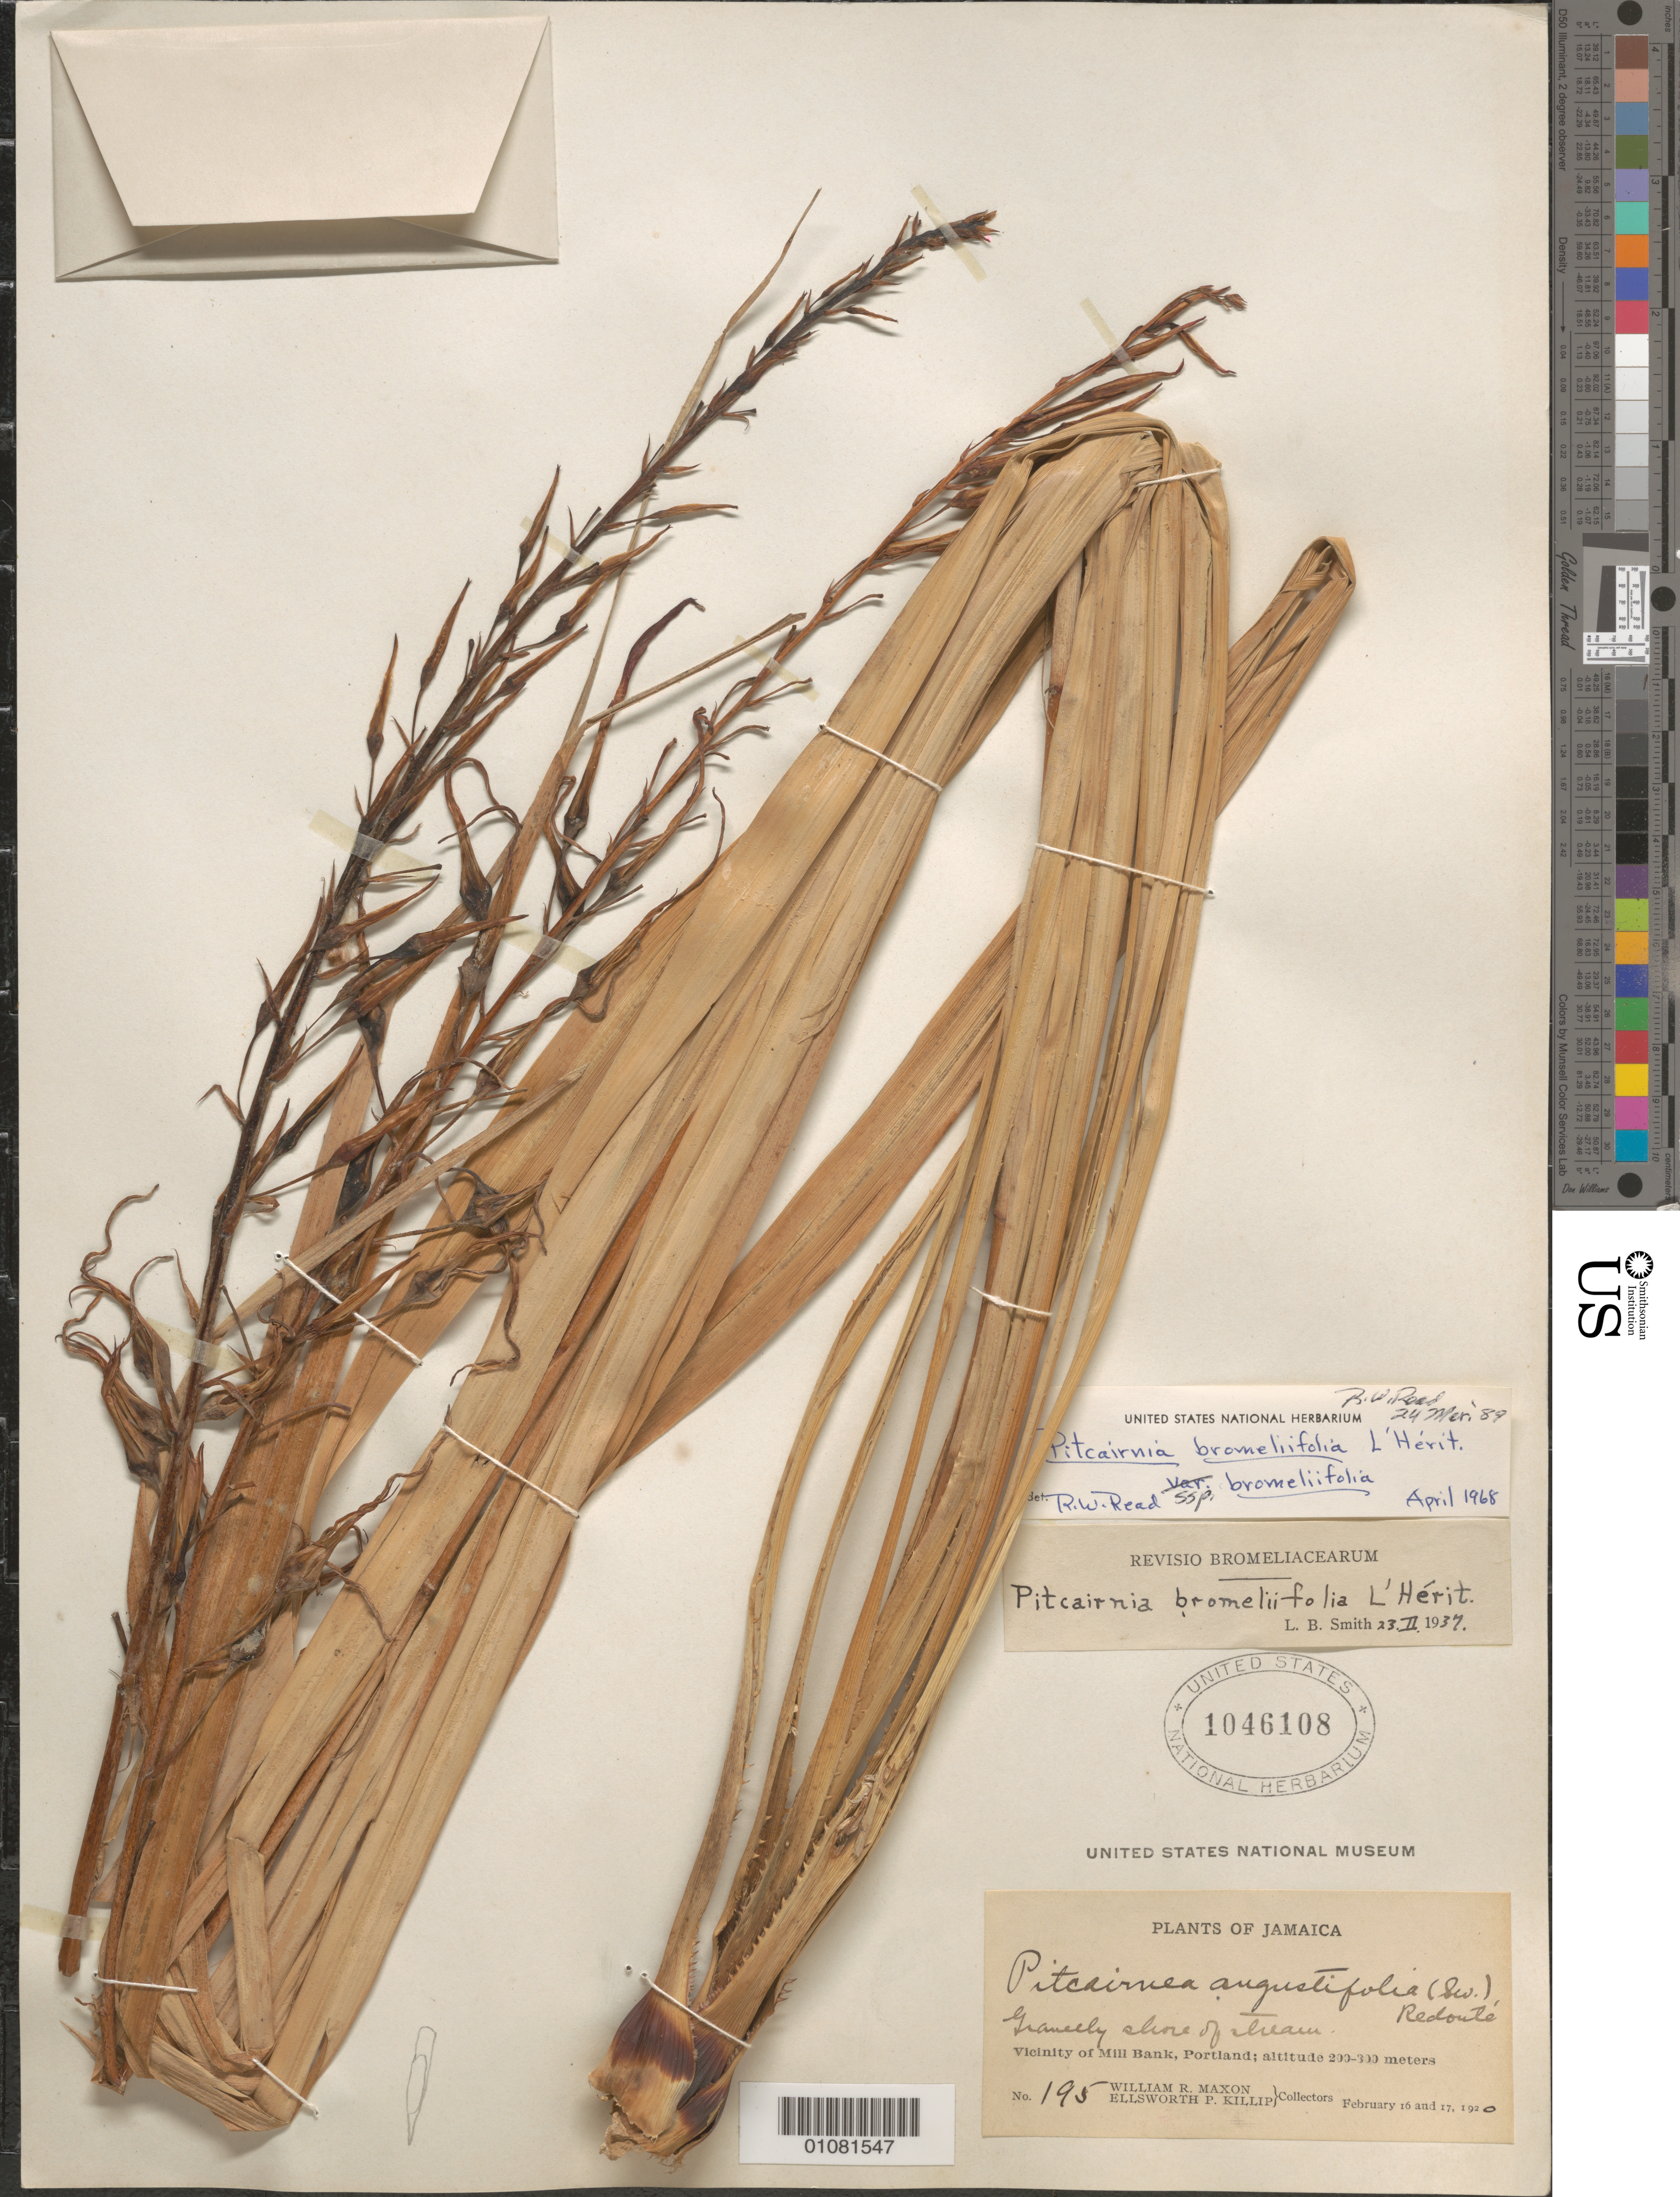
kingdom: Plantae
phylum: Tracheophyta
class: Liliopsida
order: Poales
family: Bromeliaceae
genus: Pitcairnia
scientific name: Pitcairnia bromeliifolia var. bromeliifolia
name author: L'Hér.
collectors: W. R. Maxon & E. P. Killip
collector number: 195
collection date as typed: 16 Feb 1920 to 17 Feb 1920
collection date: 1920-02-16/1920-02-17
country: Jamaica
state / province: Portland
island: Jamaica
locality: Vicinity of Mill Bank, Portland; gravelly shore of stream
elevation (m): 200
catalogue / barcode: US 1046108